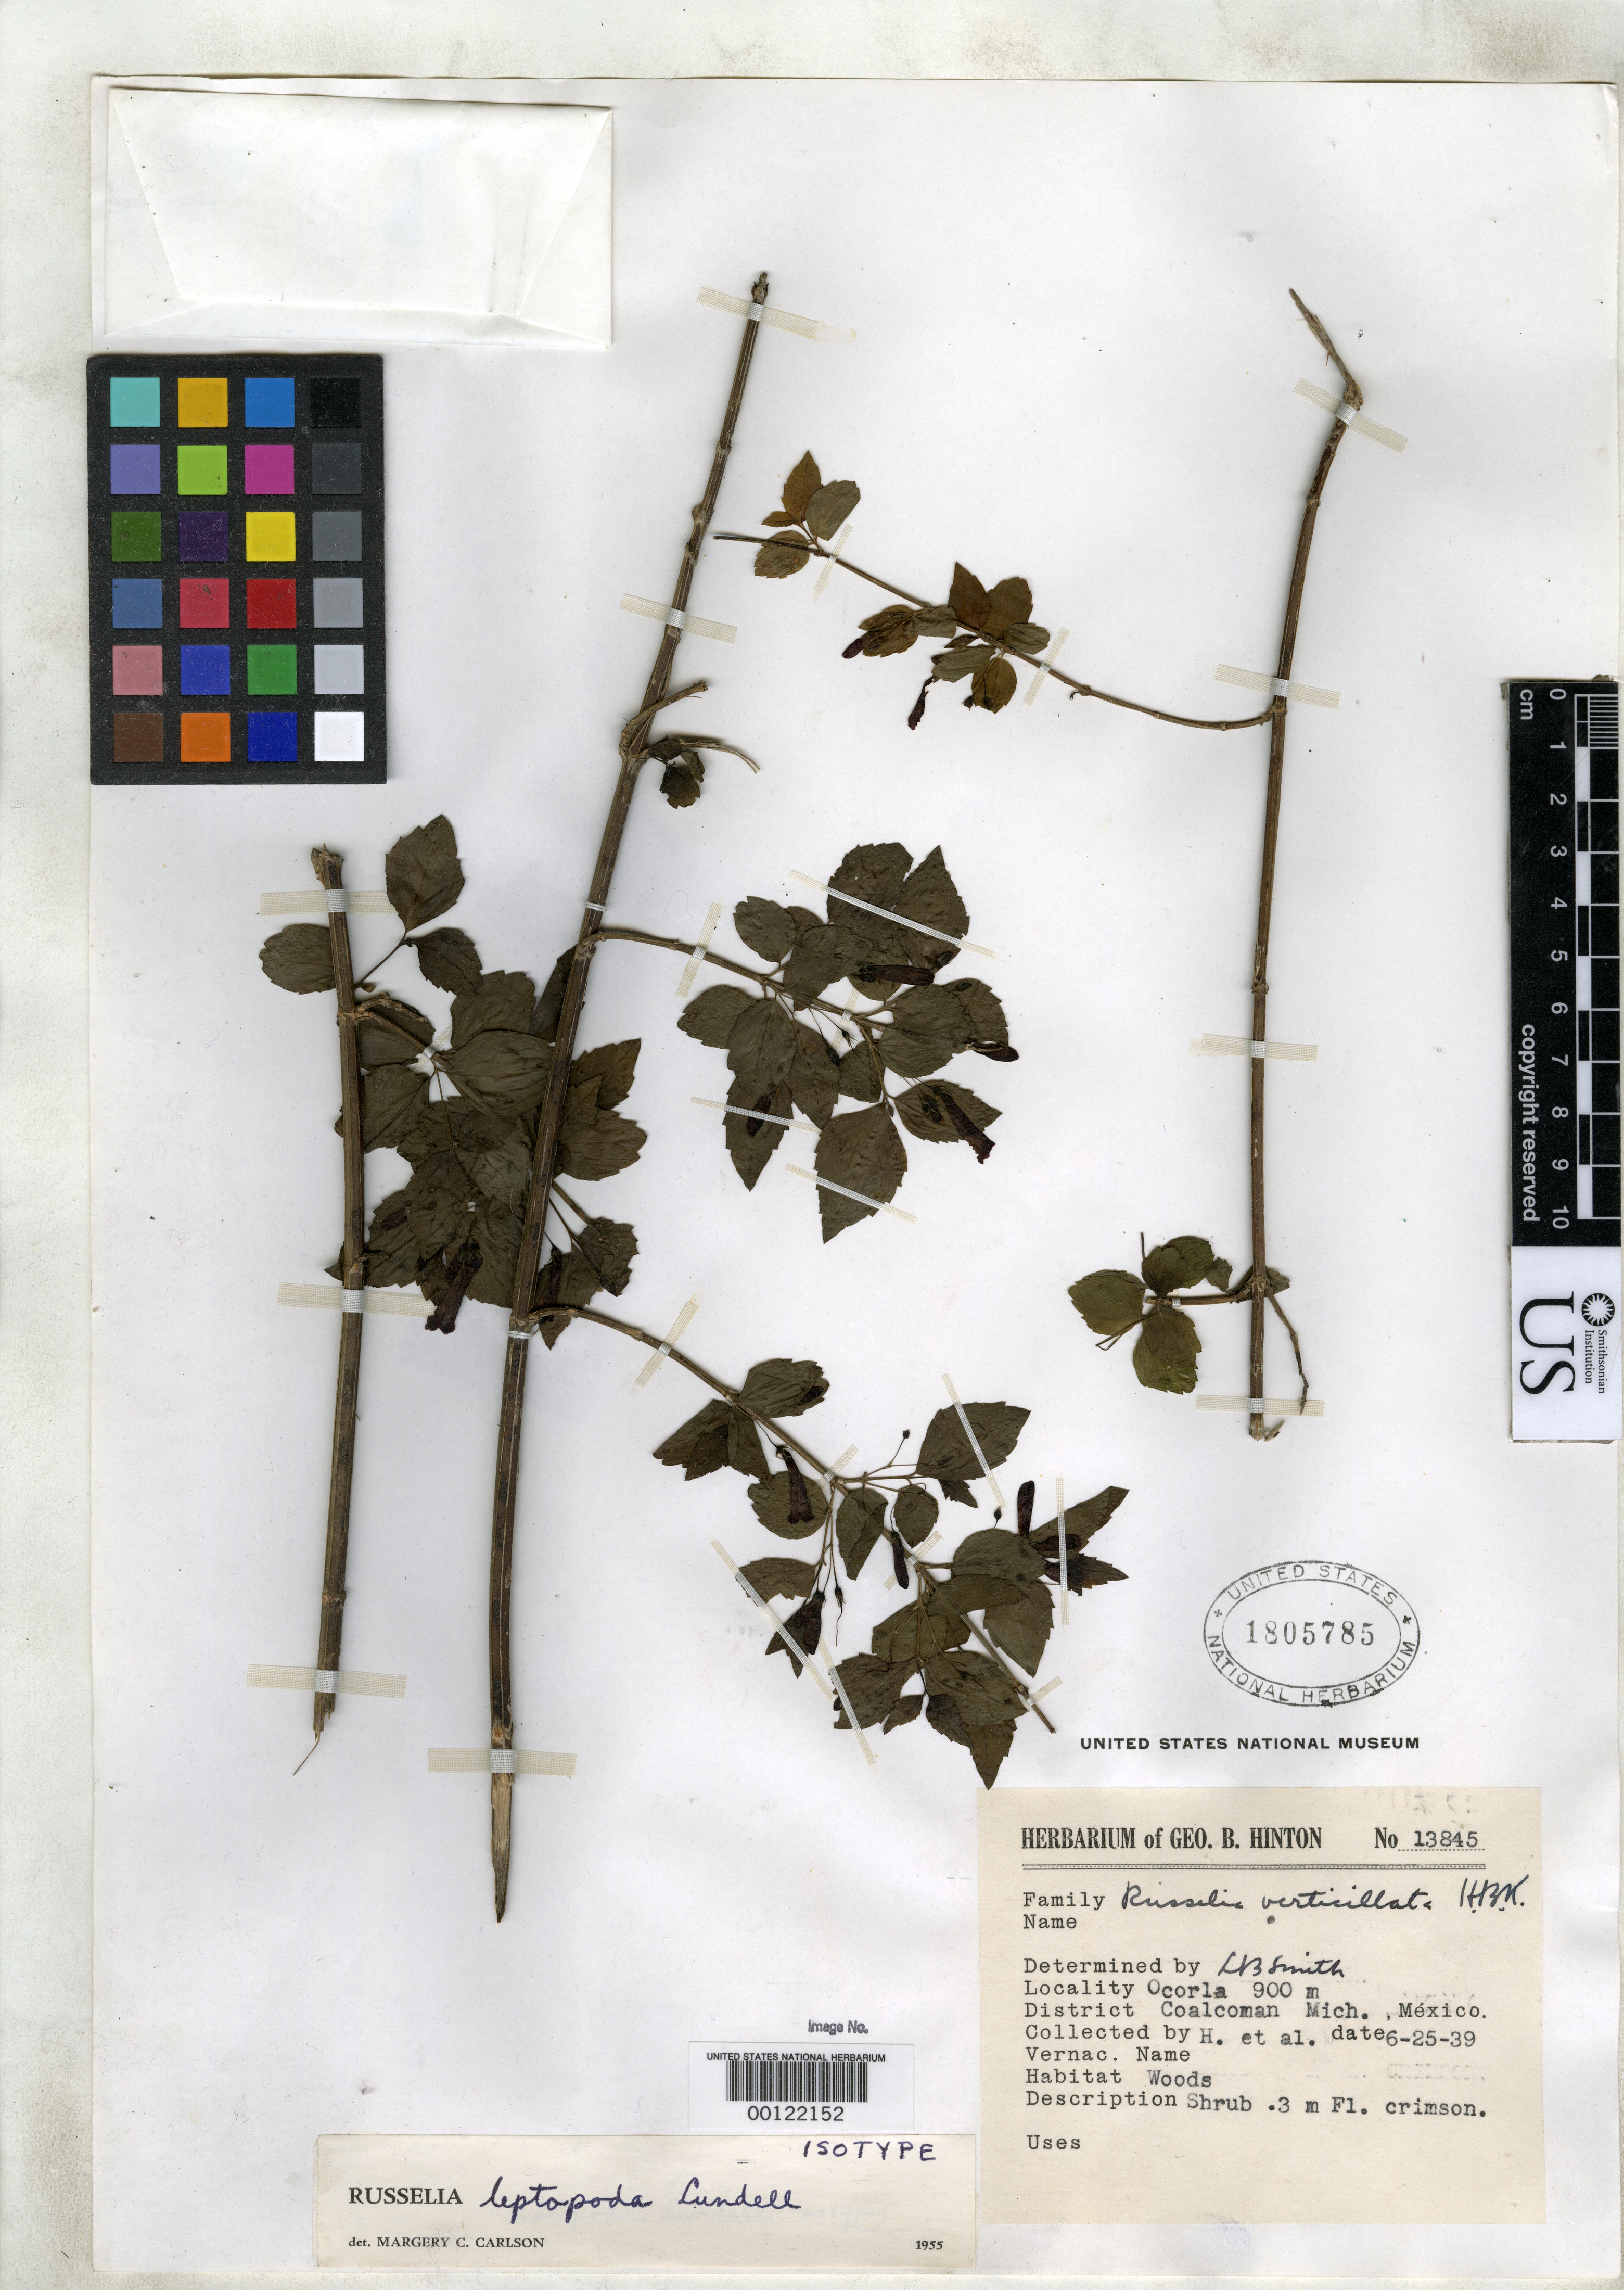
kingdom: Plantae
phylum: Tracheophyta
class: Magnoliopsida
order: Lamiales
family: Plantaginaceae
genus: Russelia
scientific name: Russelia leptopoda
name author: Lundell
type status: Isotype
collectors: G. B. Hinton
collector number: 13845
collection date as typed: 25 Jun 1939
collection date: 1939-06-25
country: Mexico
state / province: Michoacán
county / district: Coalcoman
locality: Ocorla.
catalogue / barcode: US 1805785